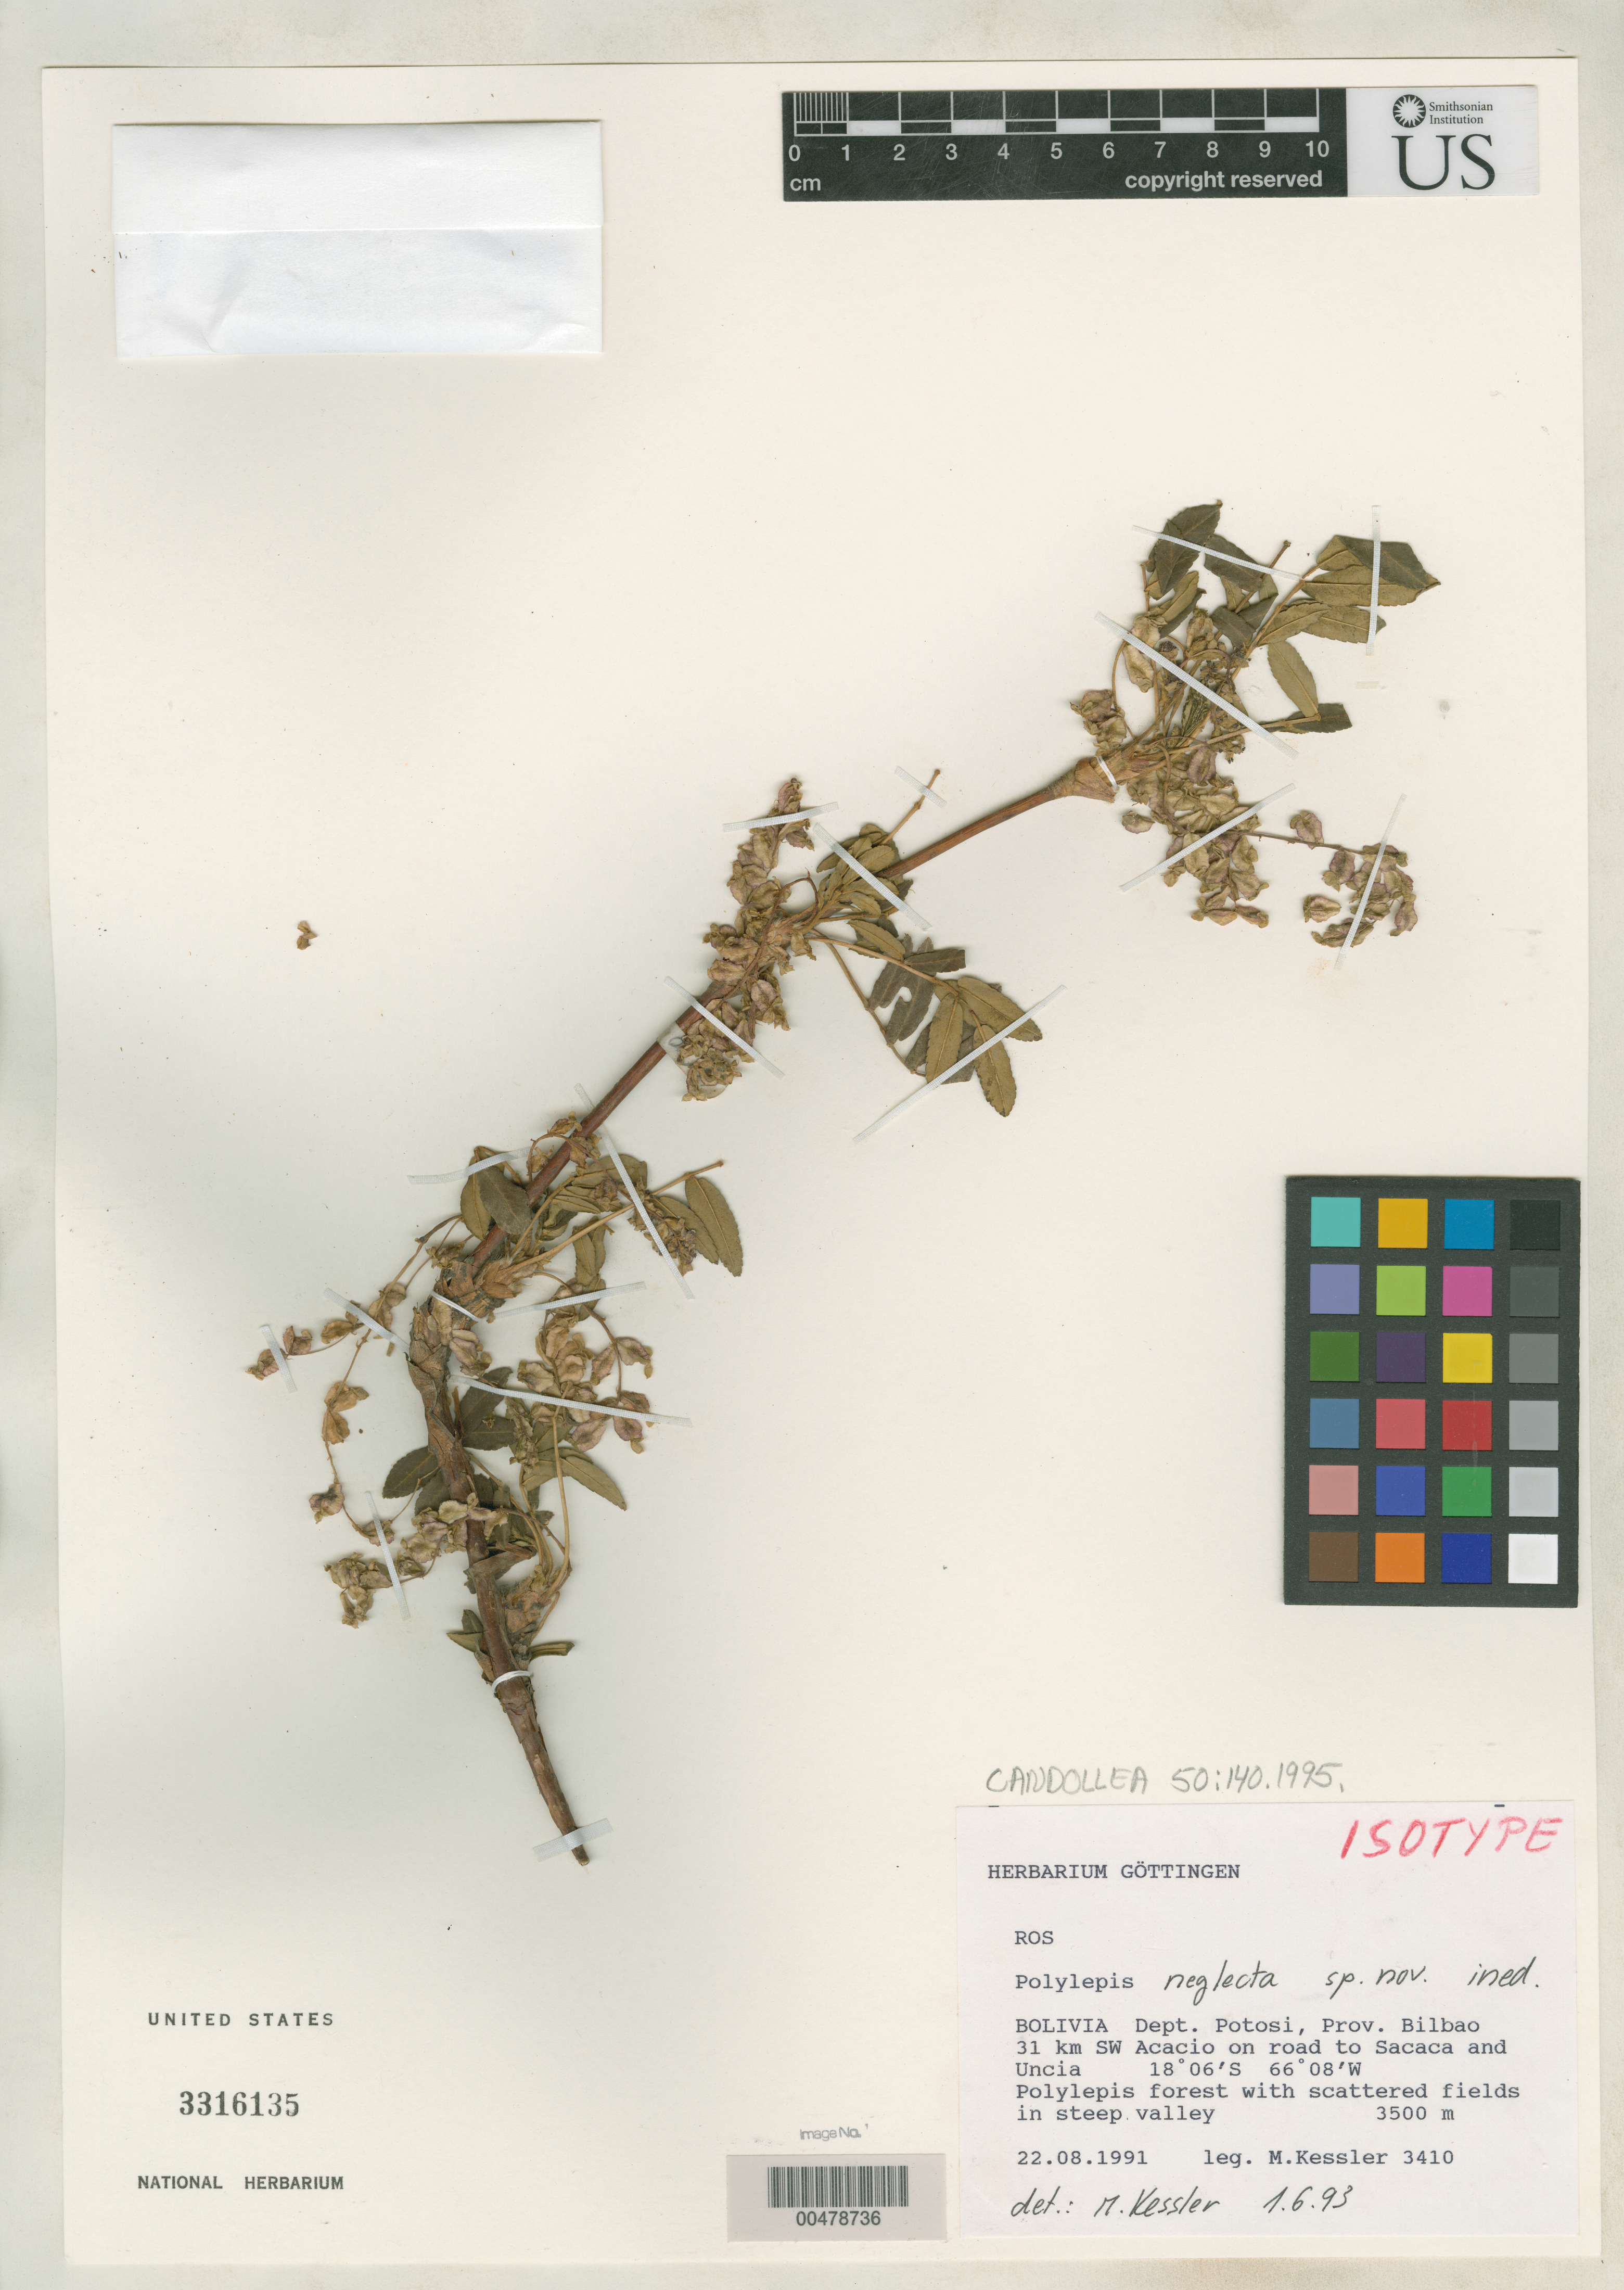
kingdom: Plantae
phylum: Tracheophyta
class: Magnoliopsida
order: Rosales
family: Rosaceae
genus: Polylepis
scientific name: Polylepis neglecta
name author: M. Kessler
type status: Isotype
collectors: M. Kessler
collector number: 3410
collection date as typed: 22 Aug 1991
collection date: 1991-08-22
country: Bolivia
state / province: Potosí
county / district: Bilbao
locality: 31 km SW Acacio on road to Sacaca & Uncia.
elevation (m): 3500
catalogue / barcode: US 3316135